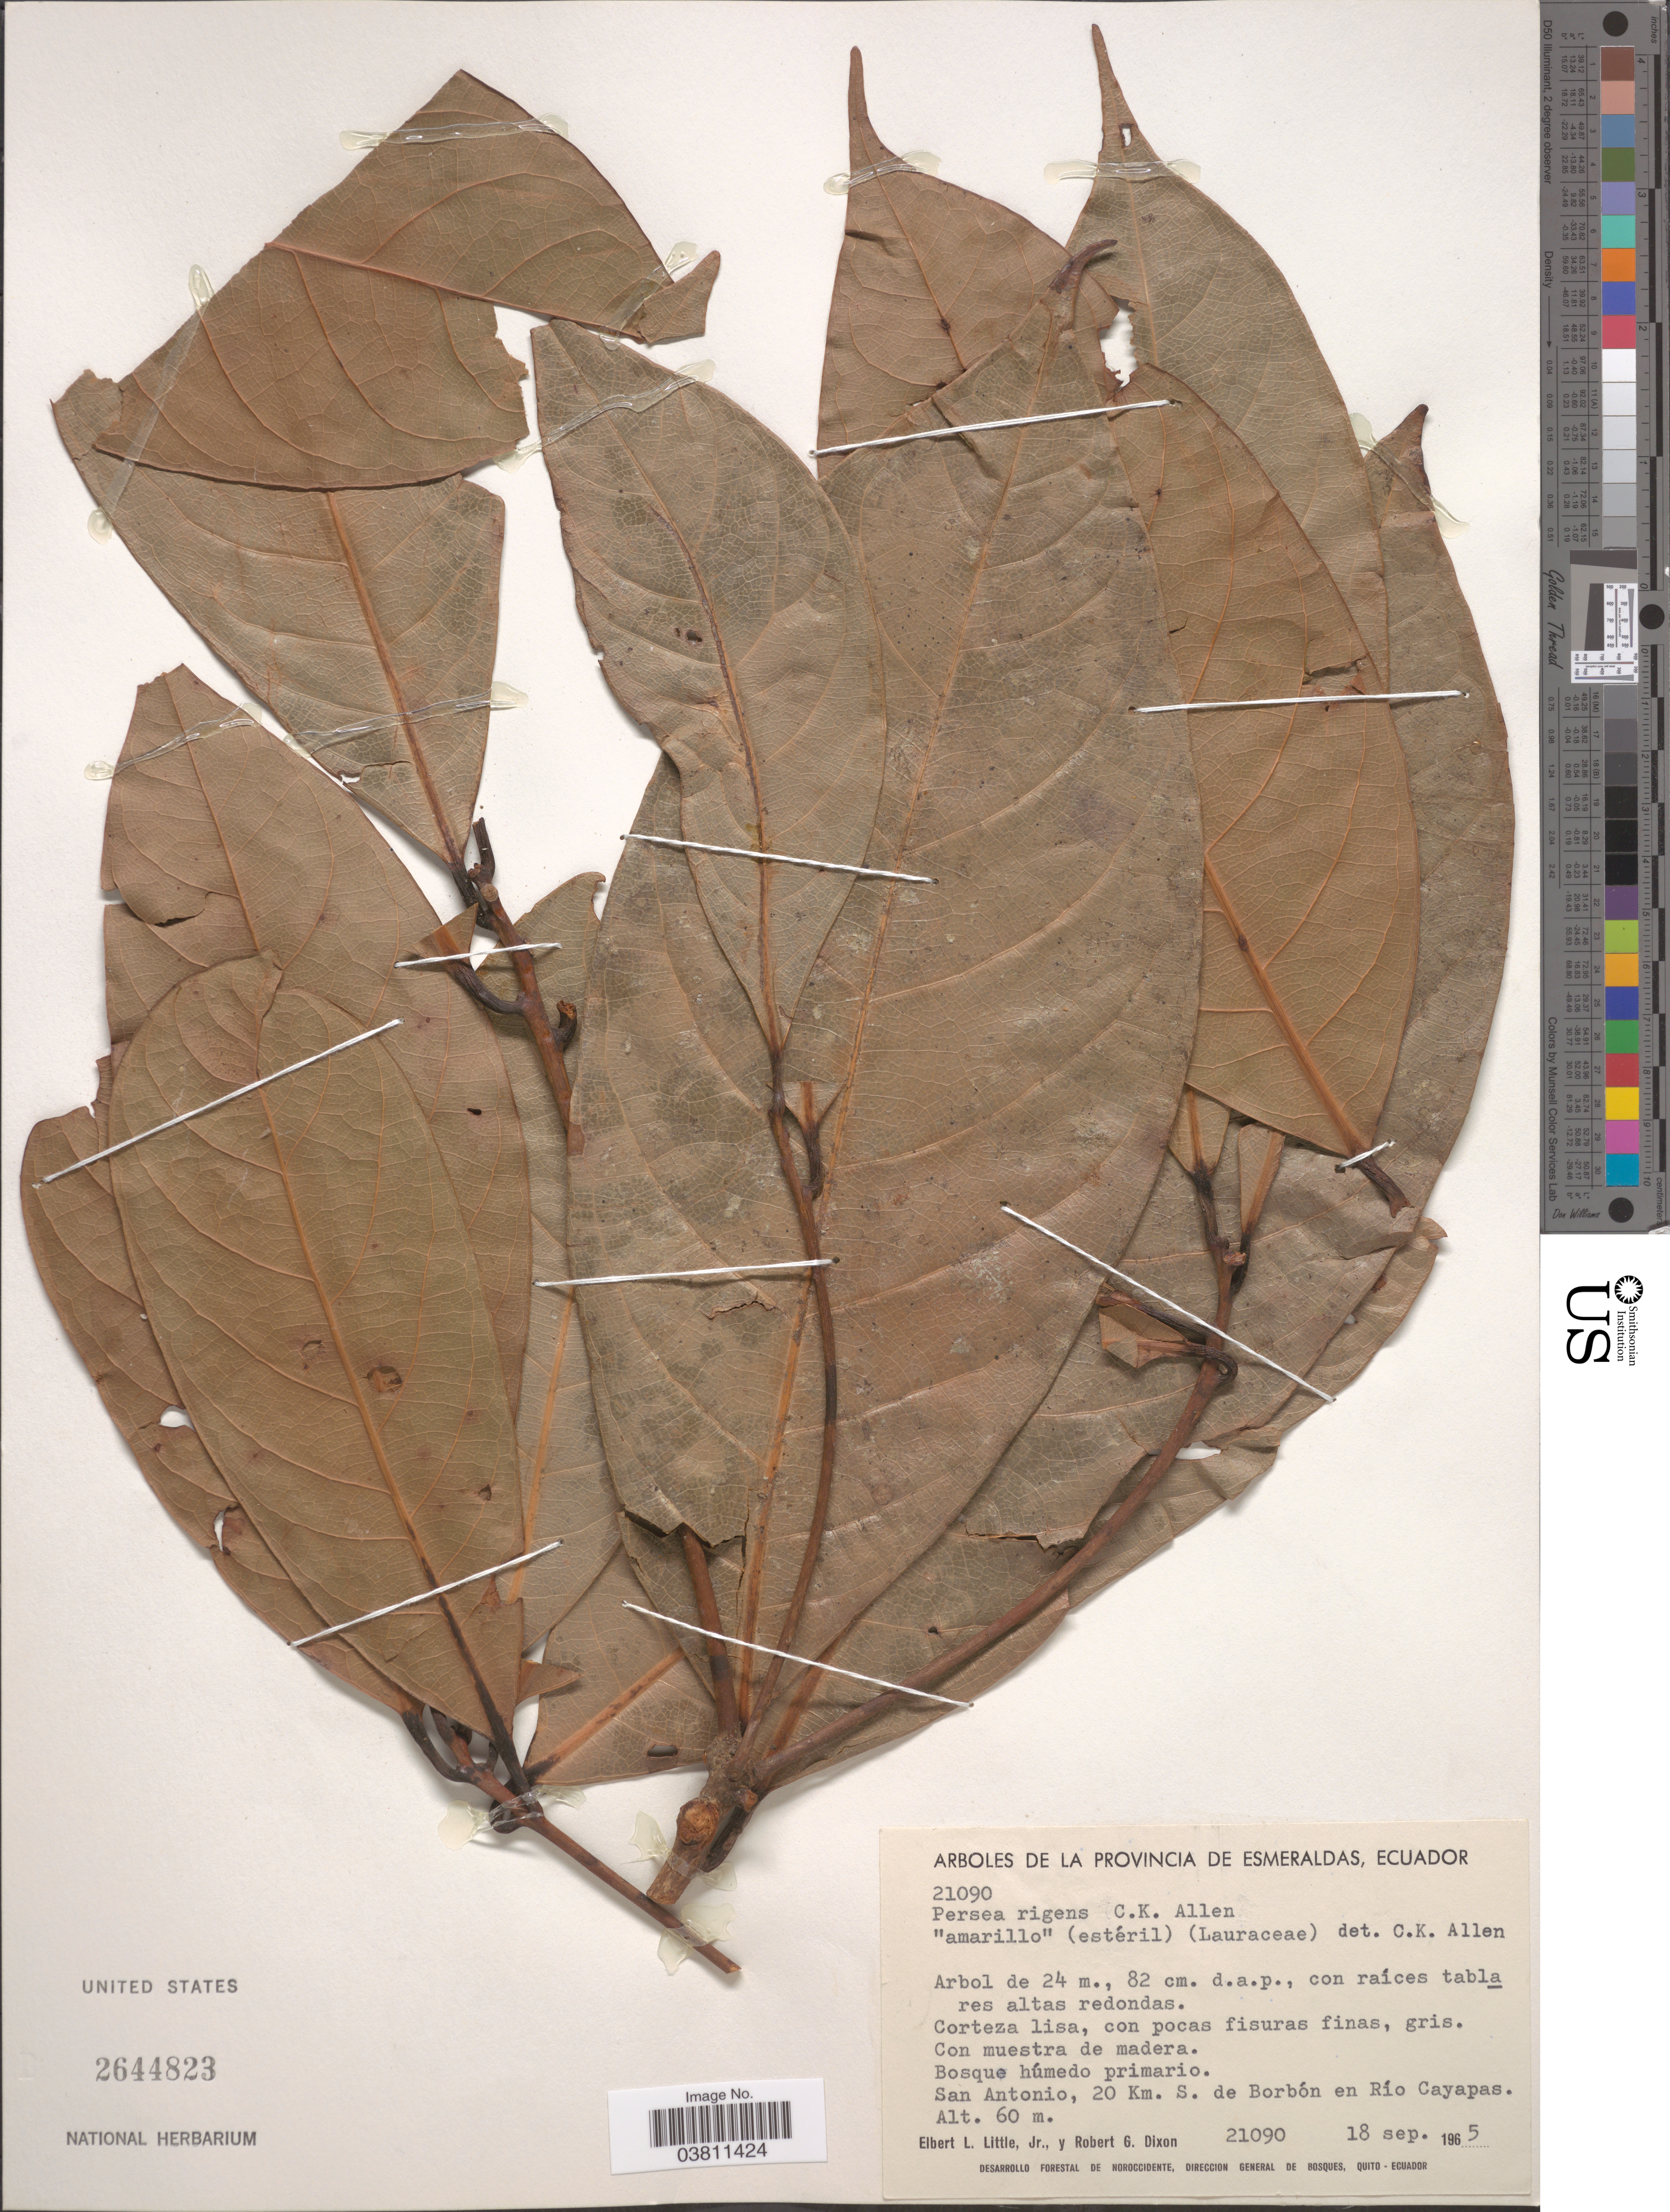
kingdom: Plantae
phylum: Tracheophyta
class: Magnoliopsida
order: Laurales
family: Lauraceae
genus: Persea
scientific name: Persea rigens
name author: C.K. Allen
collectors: E. L. Little & R. G. Dixon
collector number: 21090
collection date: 1965-09-18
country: Ecuador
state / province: Esmeraldas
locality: San Antonio, 20 Km. S. de Borbón en Río Cayapas.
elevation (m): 60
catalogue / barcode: US 2644823